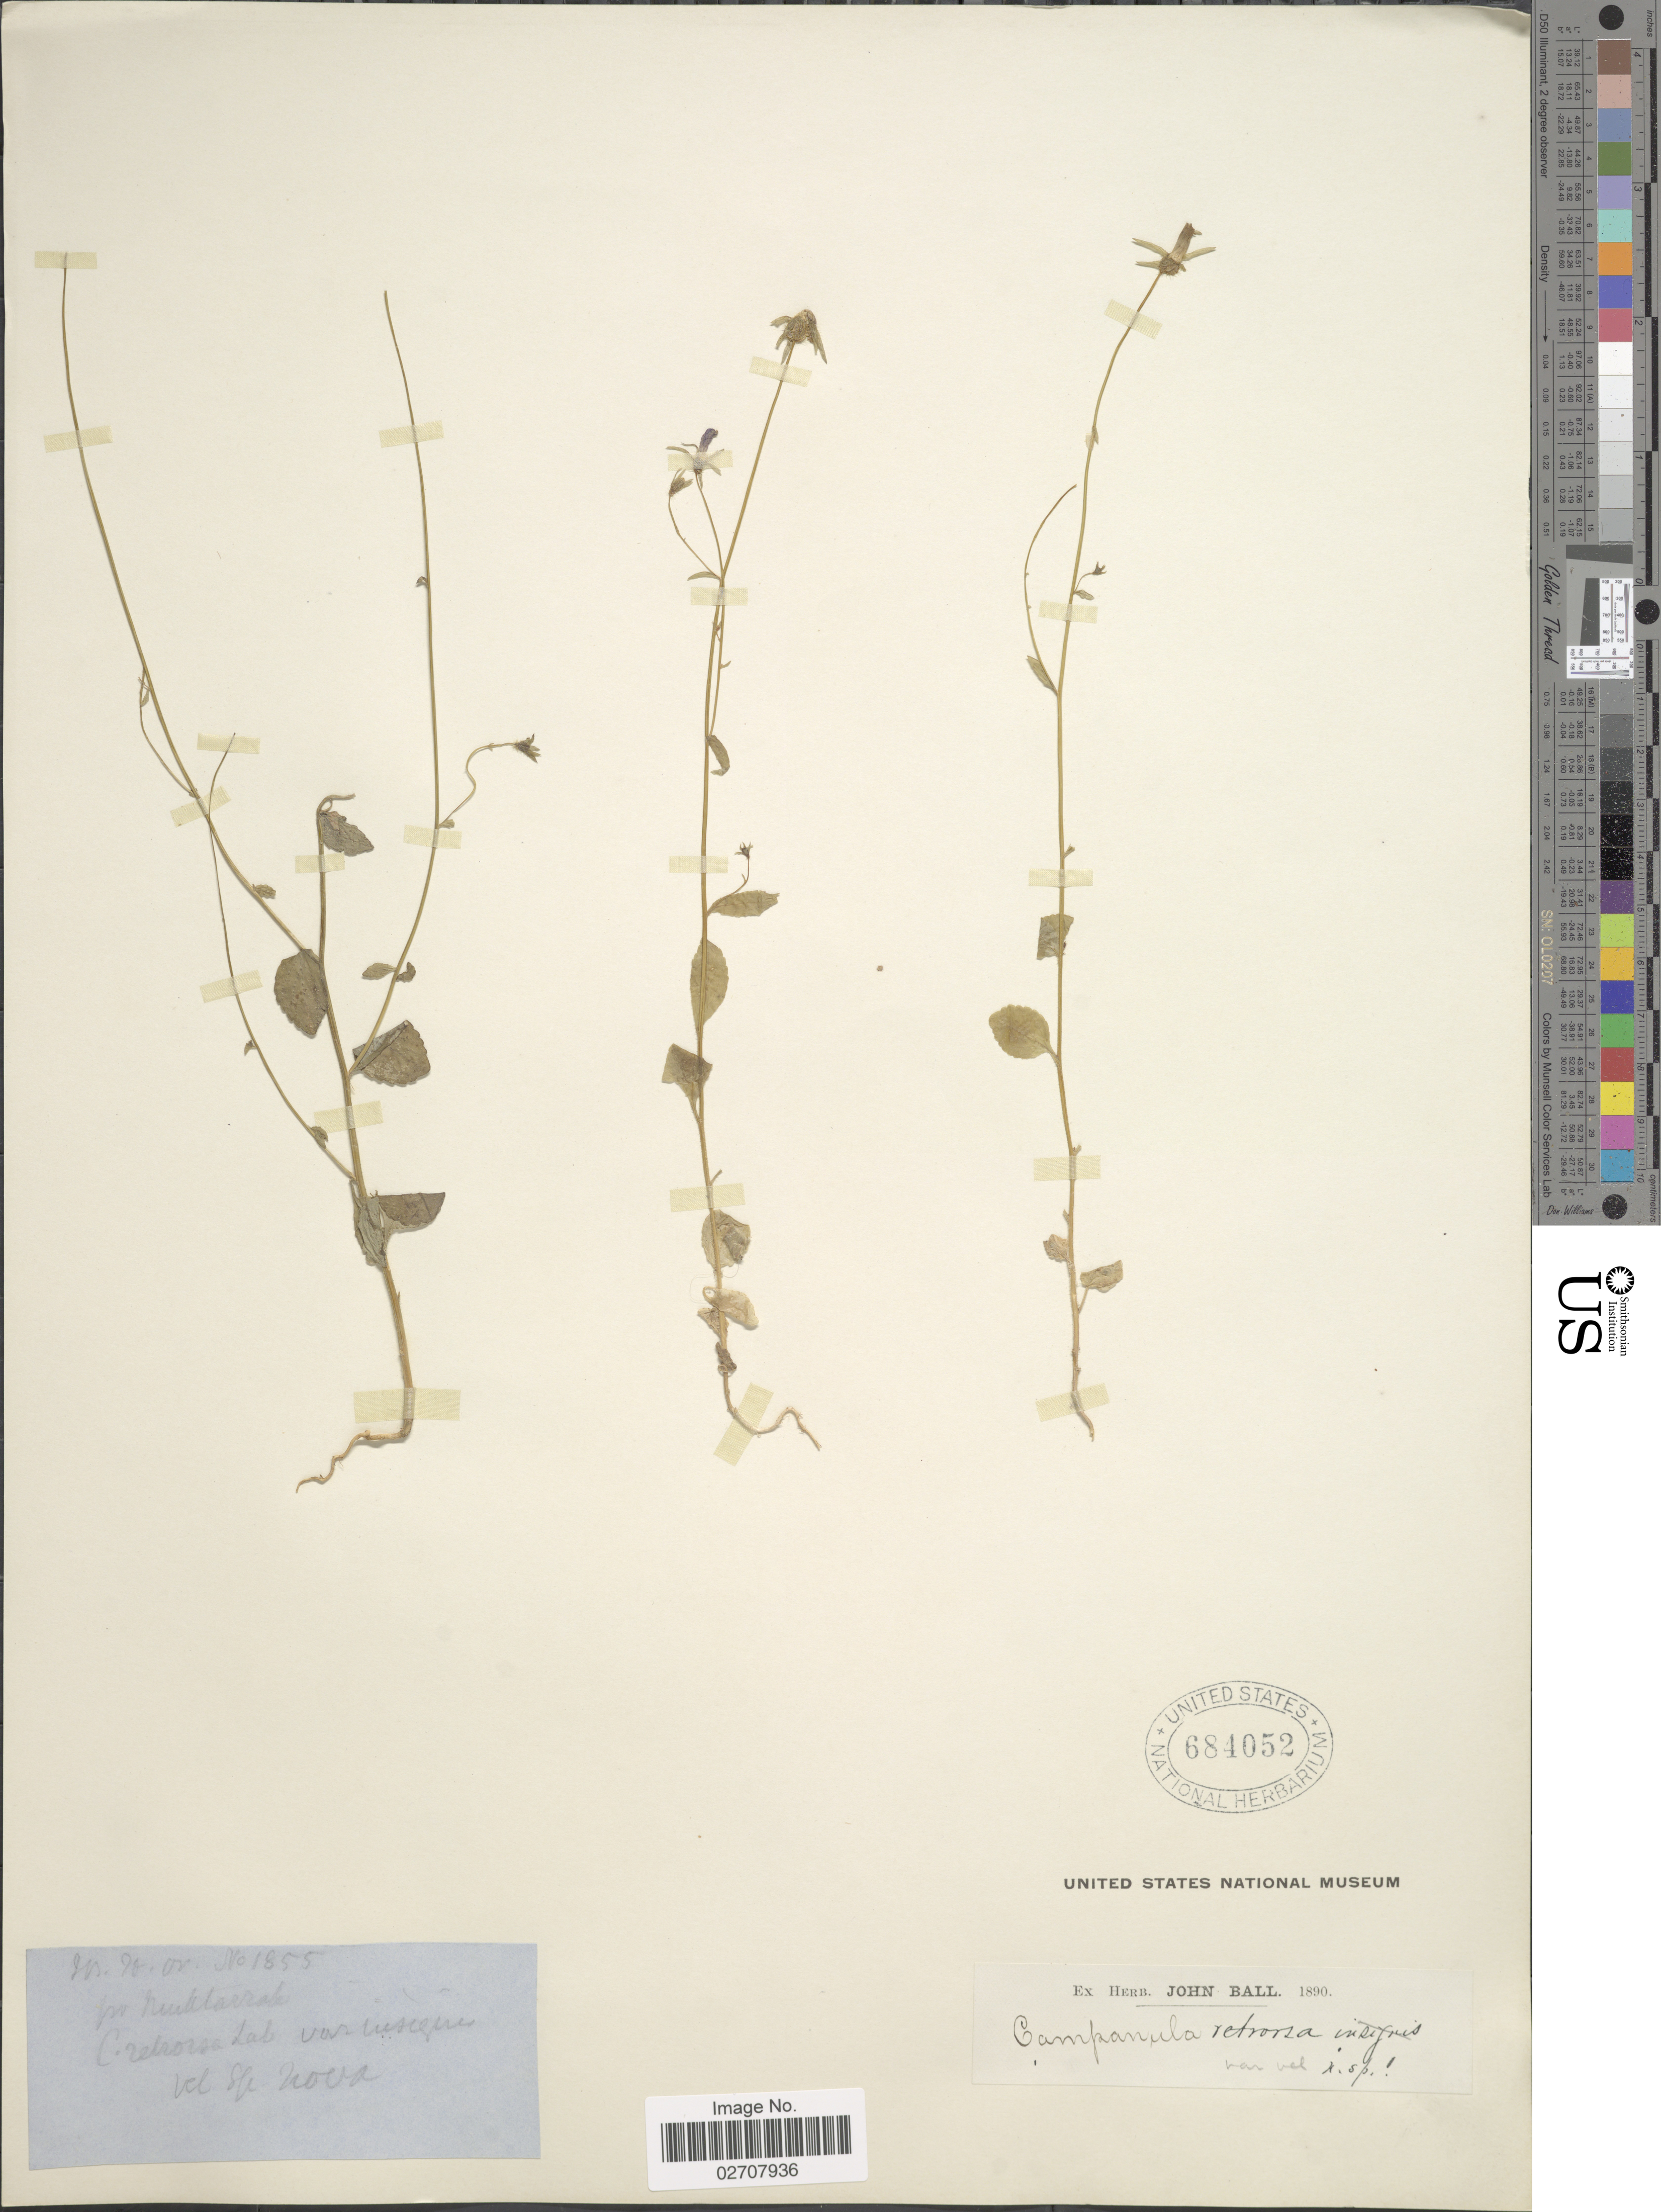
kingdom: Plantae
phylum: Tracheophyta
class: Magnoliopsida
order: Asterales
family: Campanulaceae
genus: Campanula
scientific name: Campanula retrorsa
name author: Labill.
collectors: ex herb. John Ball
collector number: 1855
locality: Pv Nuklarrak [interpreted]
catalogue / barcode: US 684052